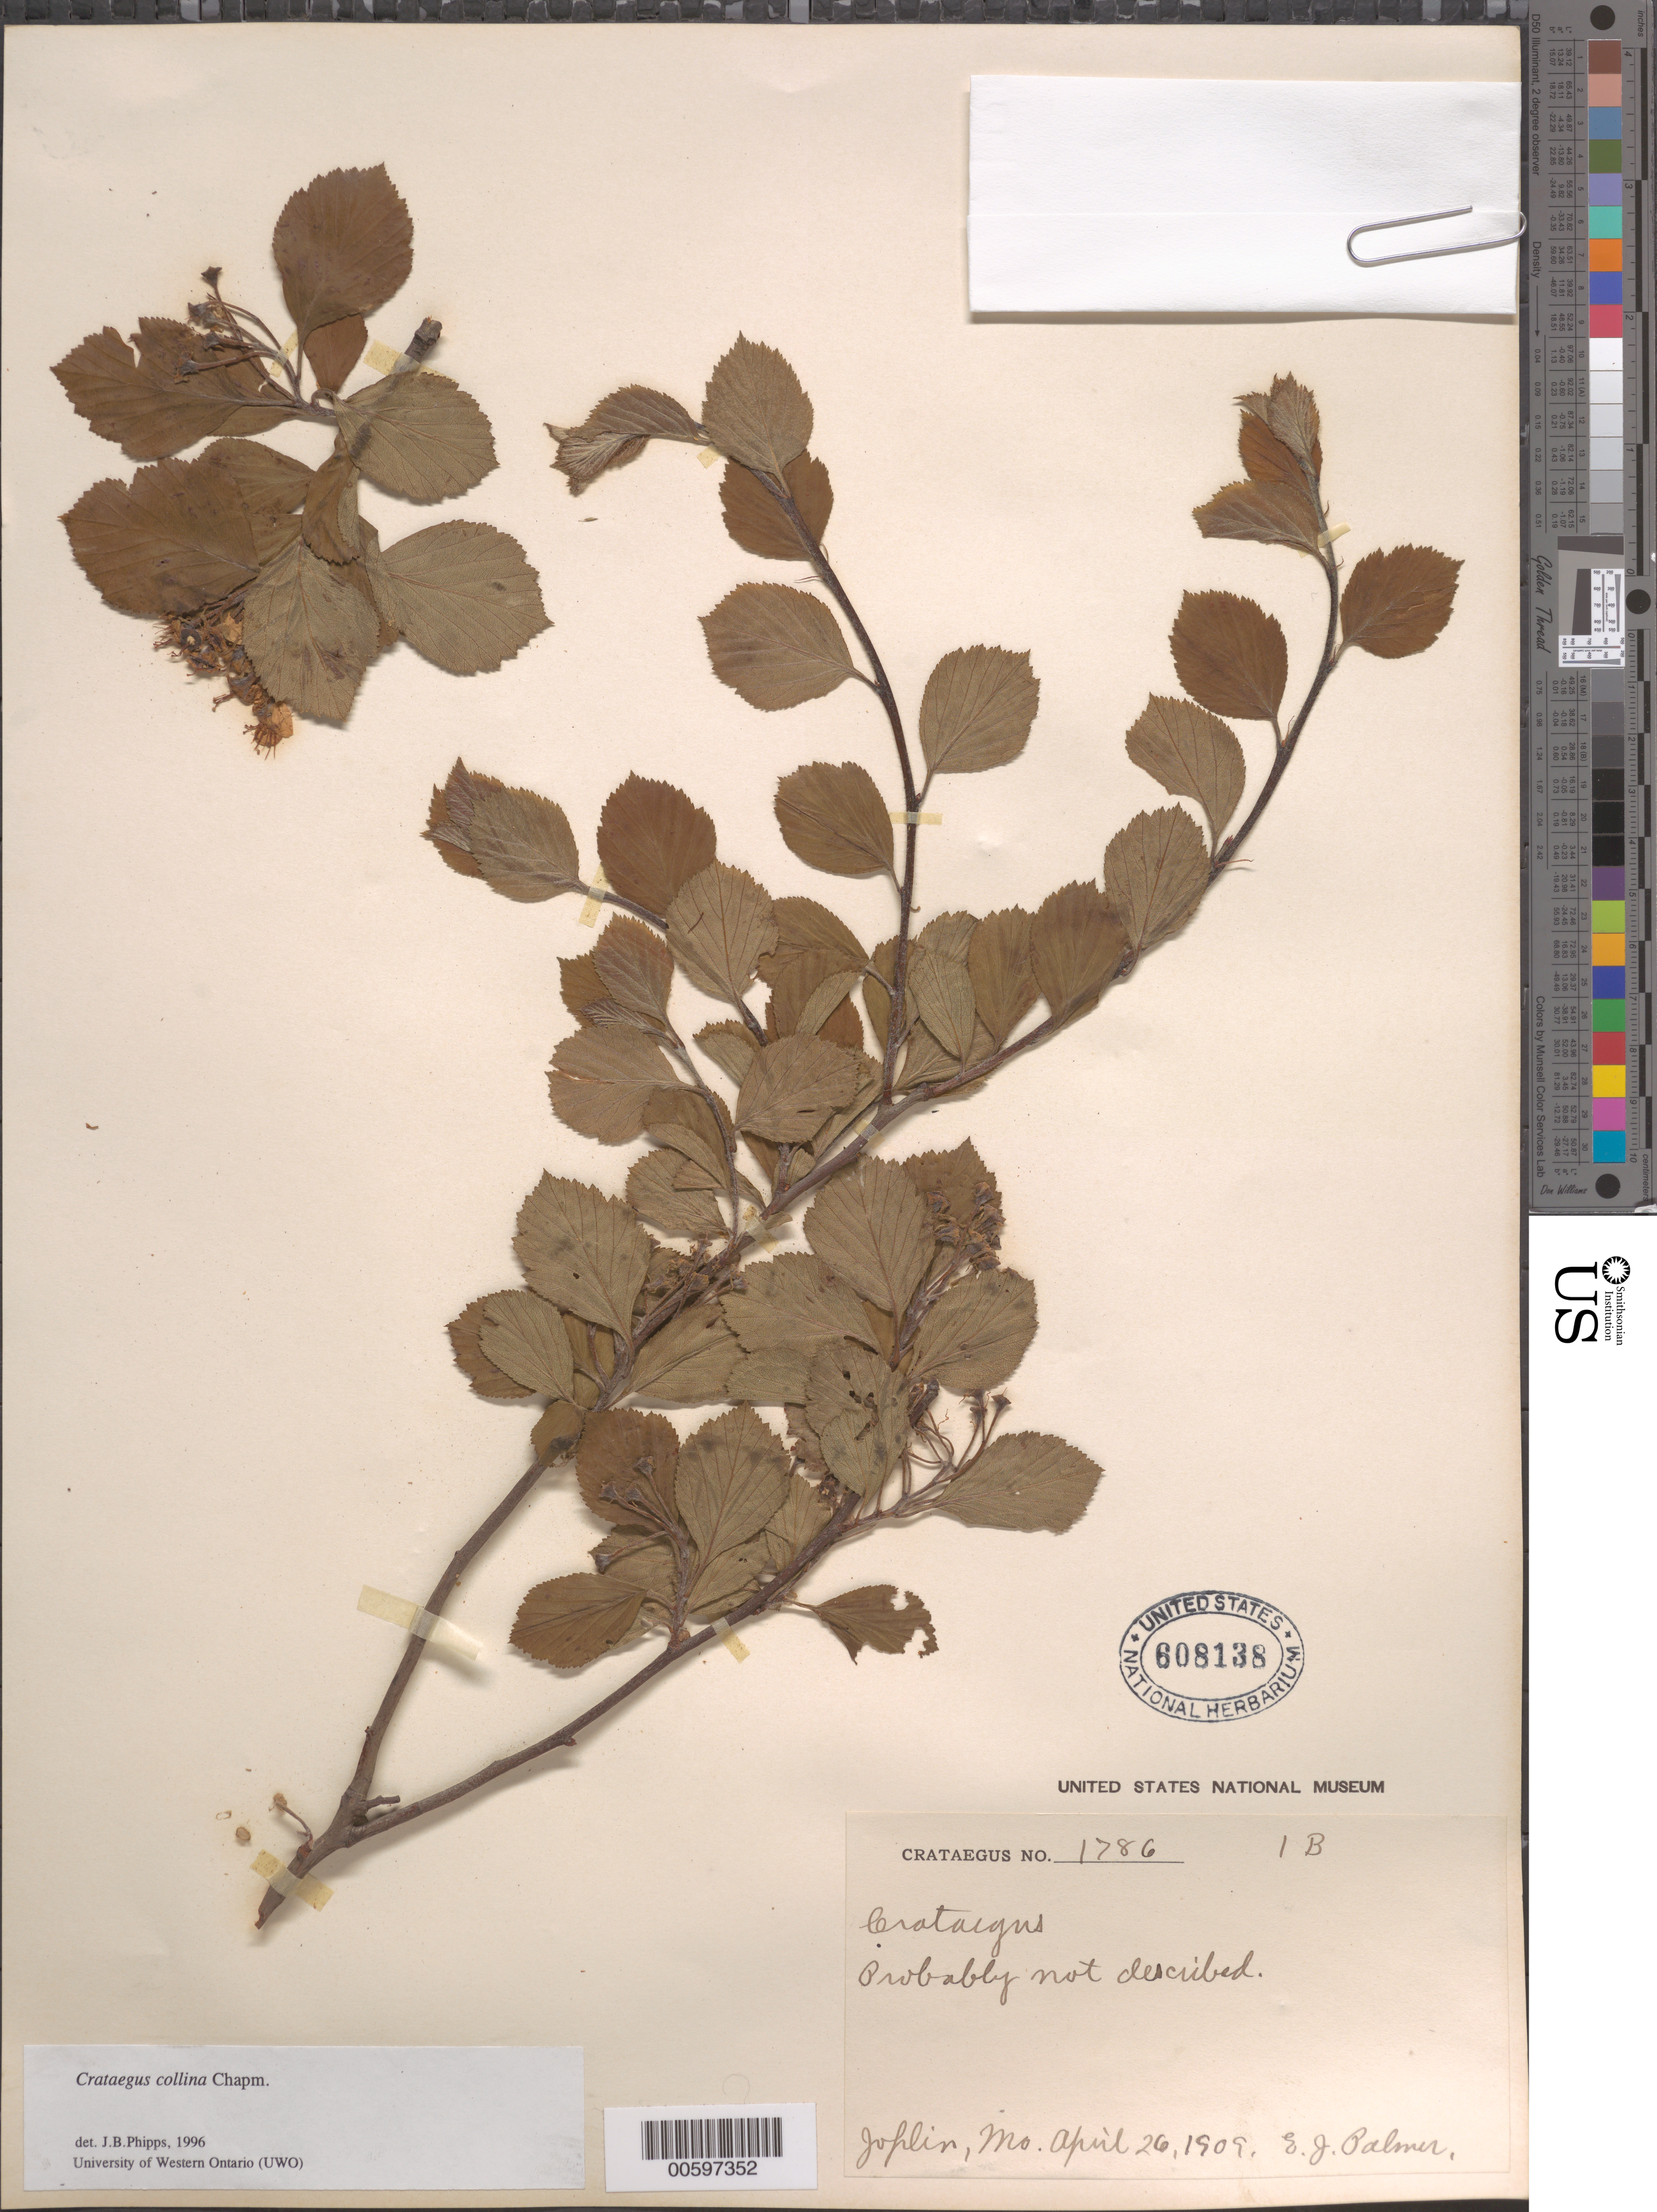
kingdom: Plantae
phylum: Tracheophyta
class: Magnoliopsida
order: Rosales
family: Rosaceae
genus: Crataegus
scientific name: Crataegus collina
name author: Chapm.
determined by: Phipps, James B., (UWO), University of Western Ontario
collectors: E. J. Palmer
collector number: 1786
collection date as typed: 26 Apr 1909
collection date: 1909-04-26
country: United States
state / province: Missouri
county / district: Jasper / Newton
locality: Joplin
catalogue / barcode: US 608138